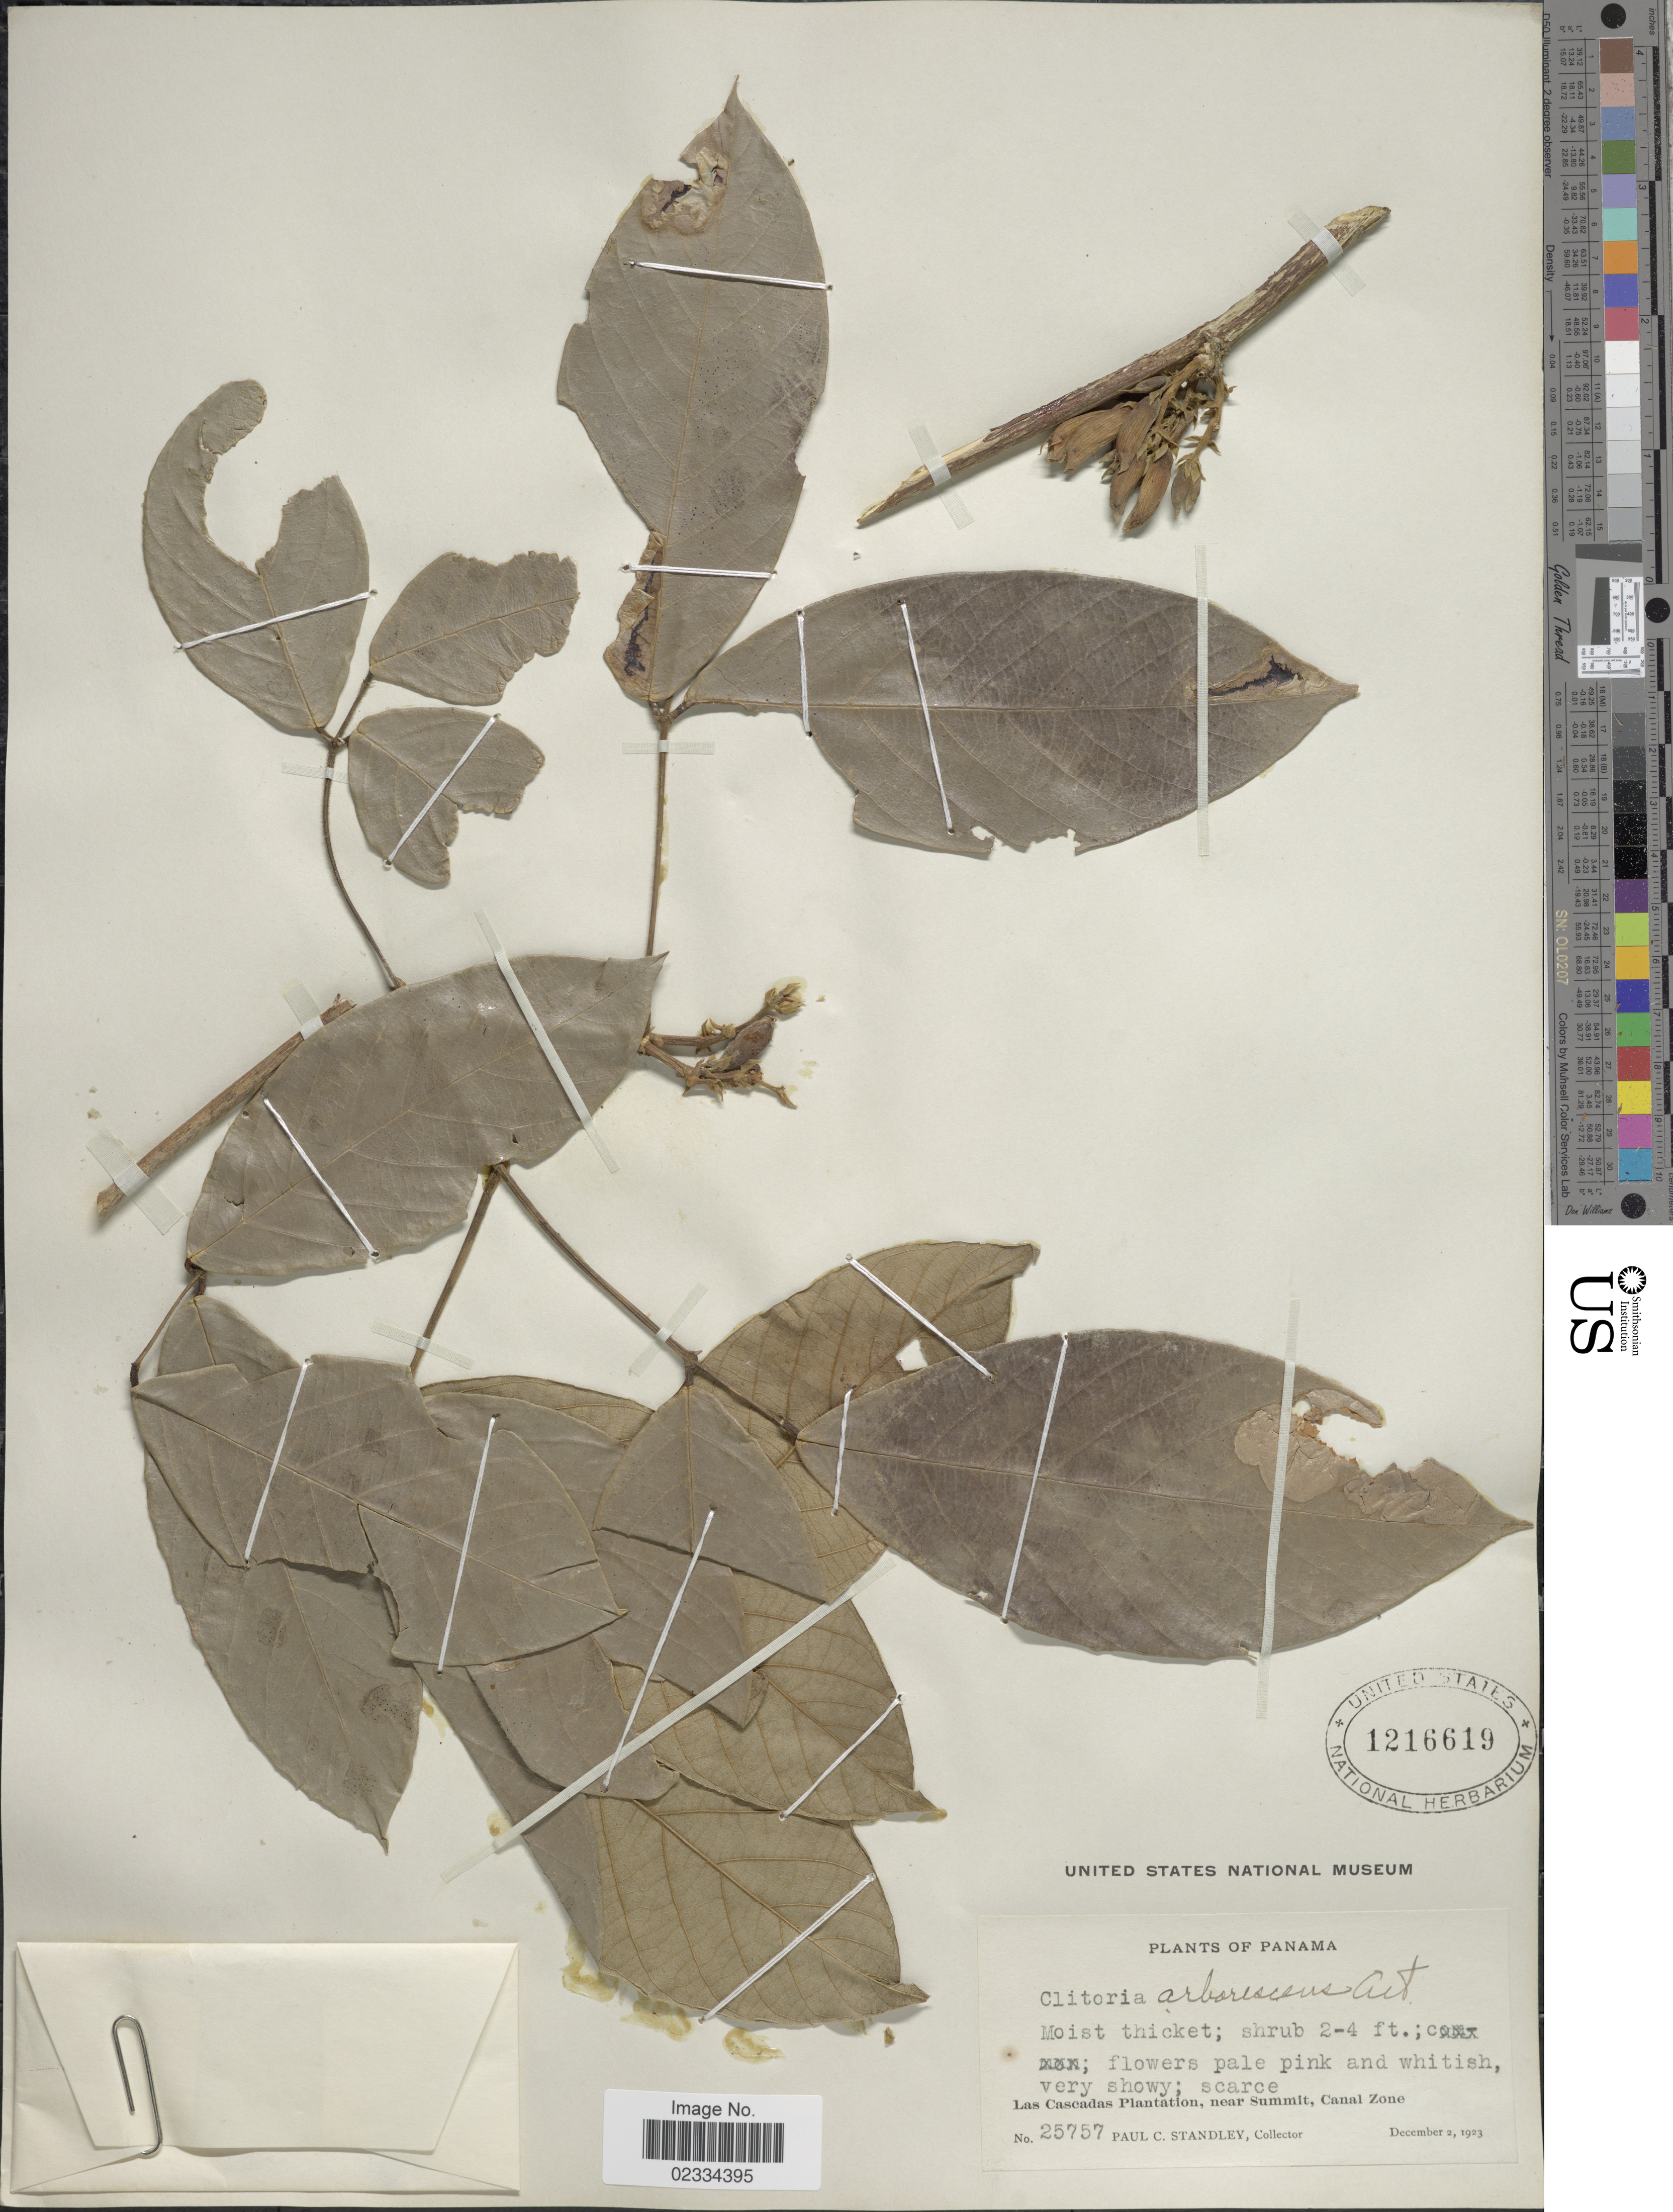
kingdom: Plantae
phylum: Tracheophyta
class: Magnoliopsida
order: Fabales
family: Fabaceae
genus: Clitoria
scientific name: Clitoria arborescens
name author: R. Br.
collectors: P. C. Standley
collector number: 25757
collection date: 1923-12-02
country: Panama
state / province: Colón / Panamá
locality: Las Cascadas Plantation, near Summit, Canal Zone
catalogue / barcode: US 1216619